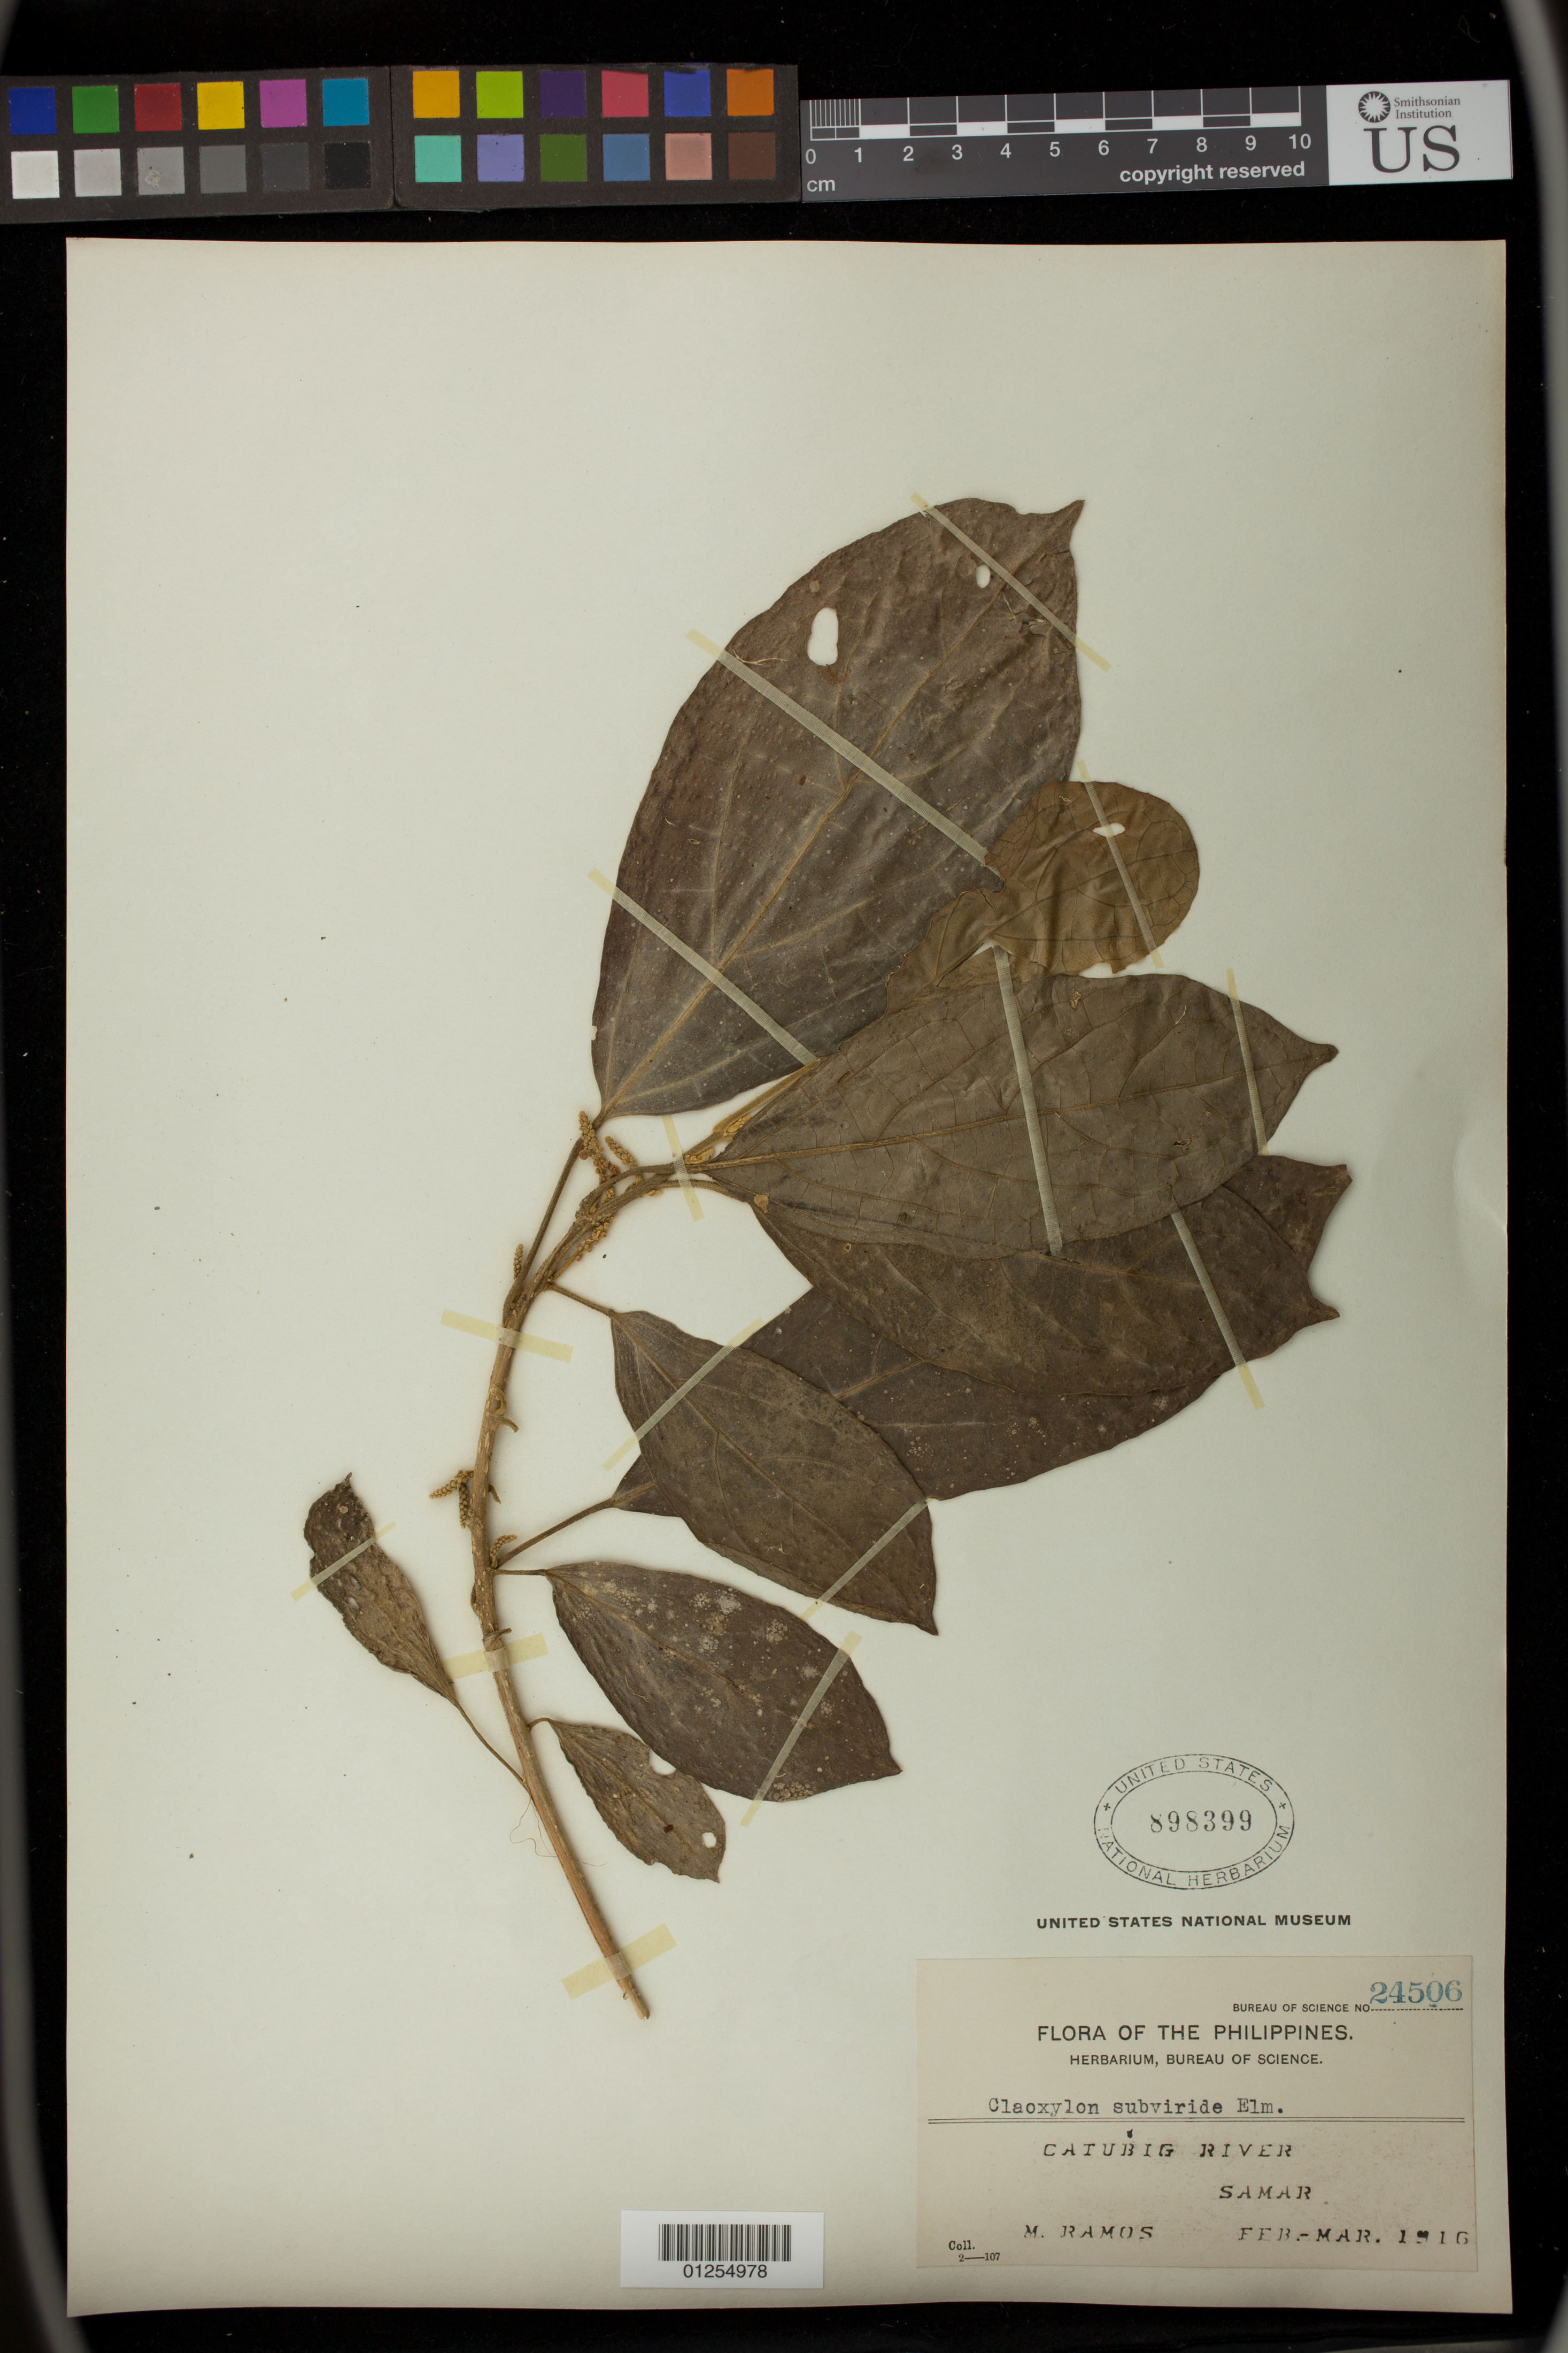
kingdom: Plantae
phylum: Tracheophyta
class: Magnoliopsida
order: Malpighiales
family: Euphorbiaceae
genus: Claoxylon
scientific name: Claoxylon sp.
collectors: M. Ramos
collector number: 24506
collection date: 1916-02/1916-03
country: Philippines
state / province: Eastern Visayas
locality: Catubig River,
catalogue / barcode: US 898399